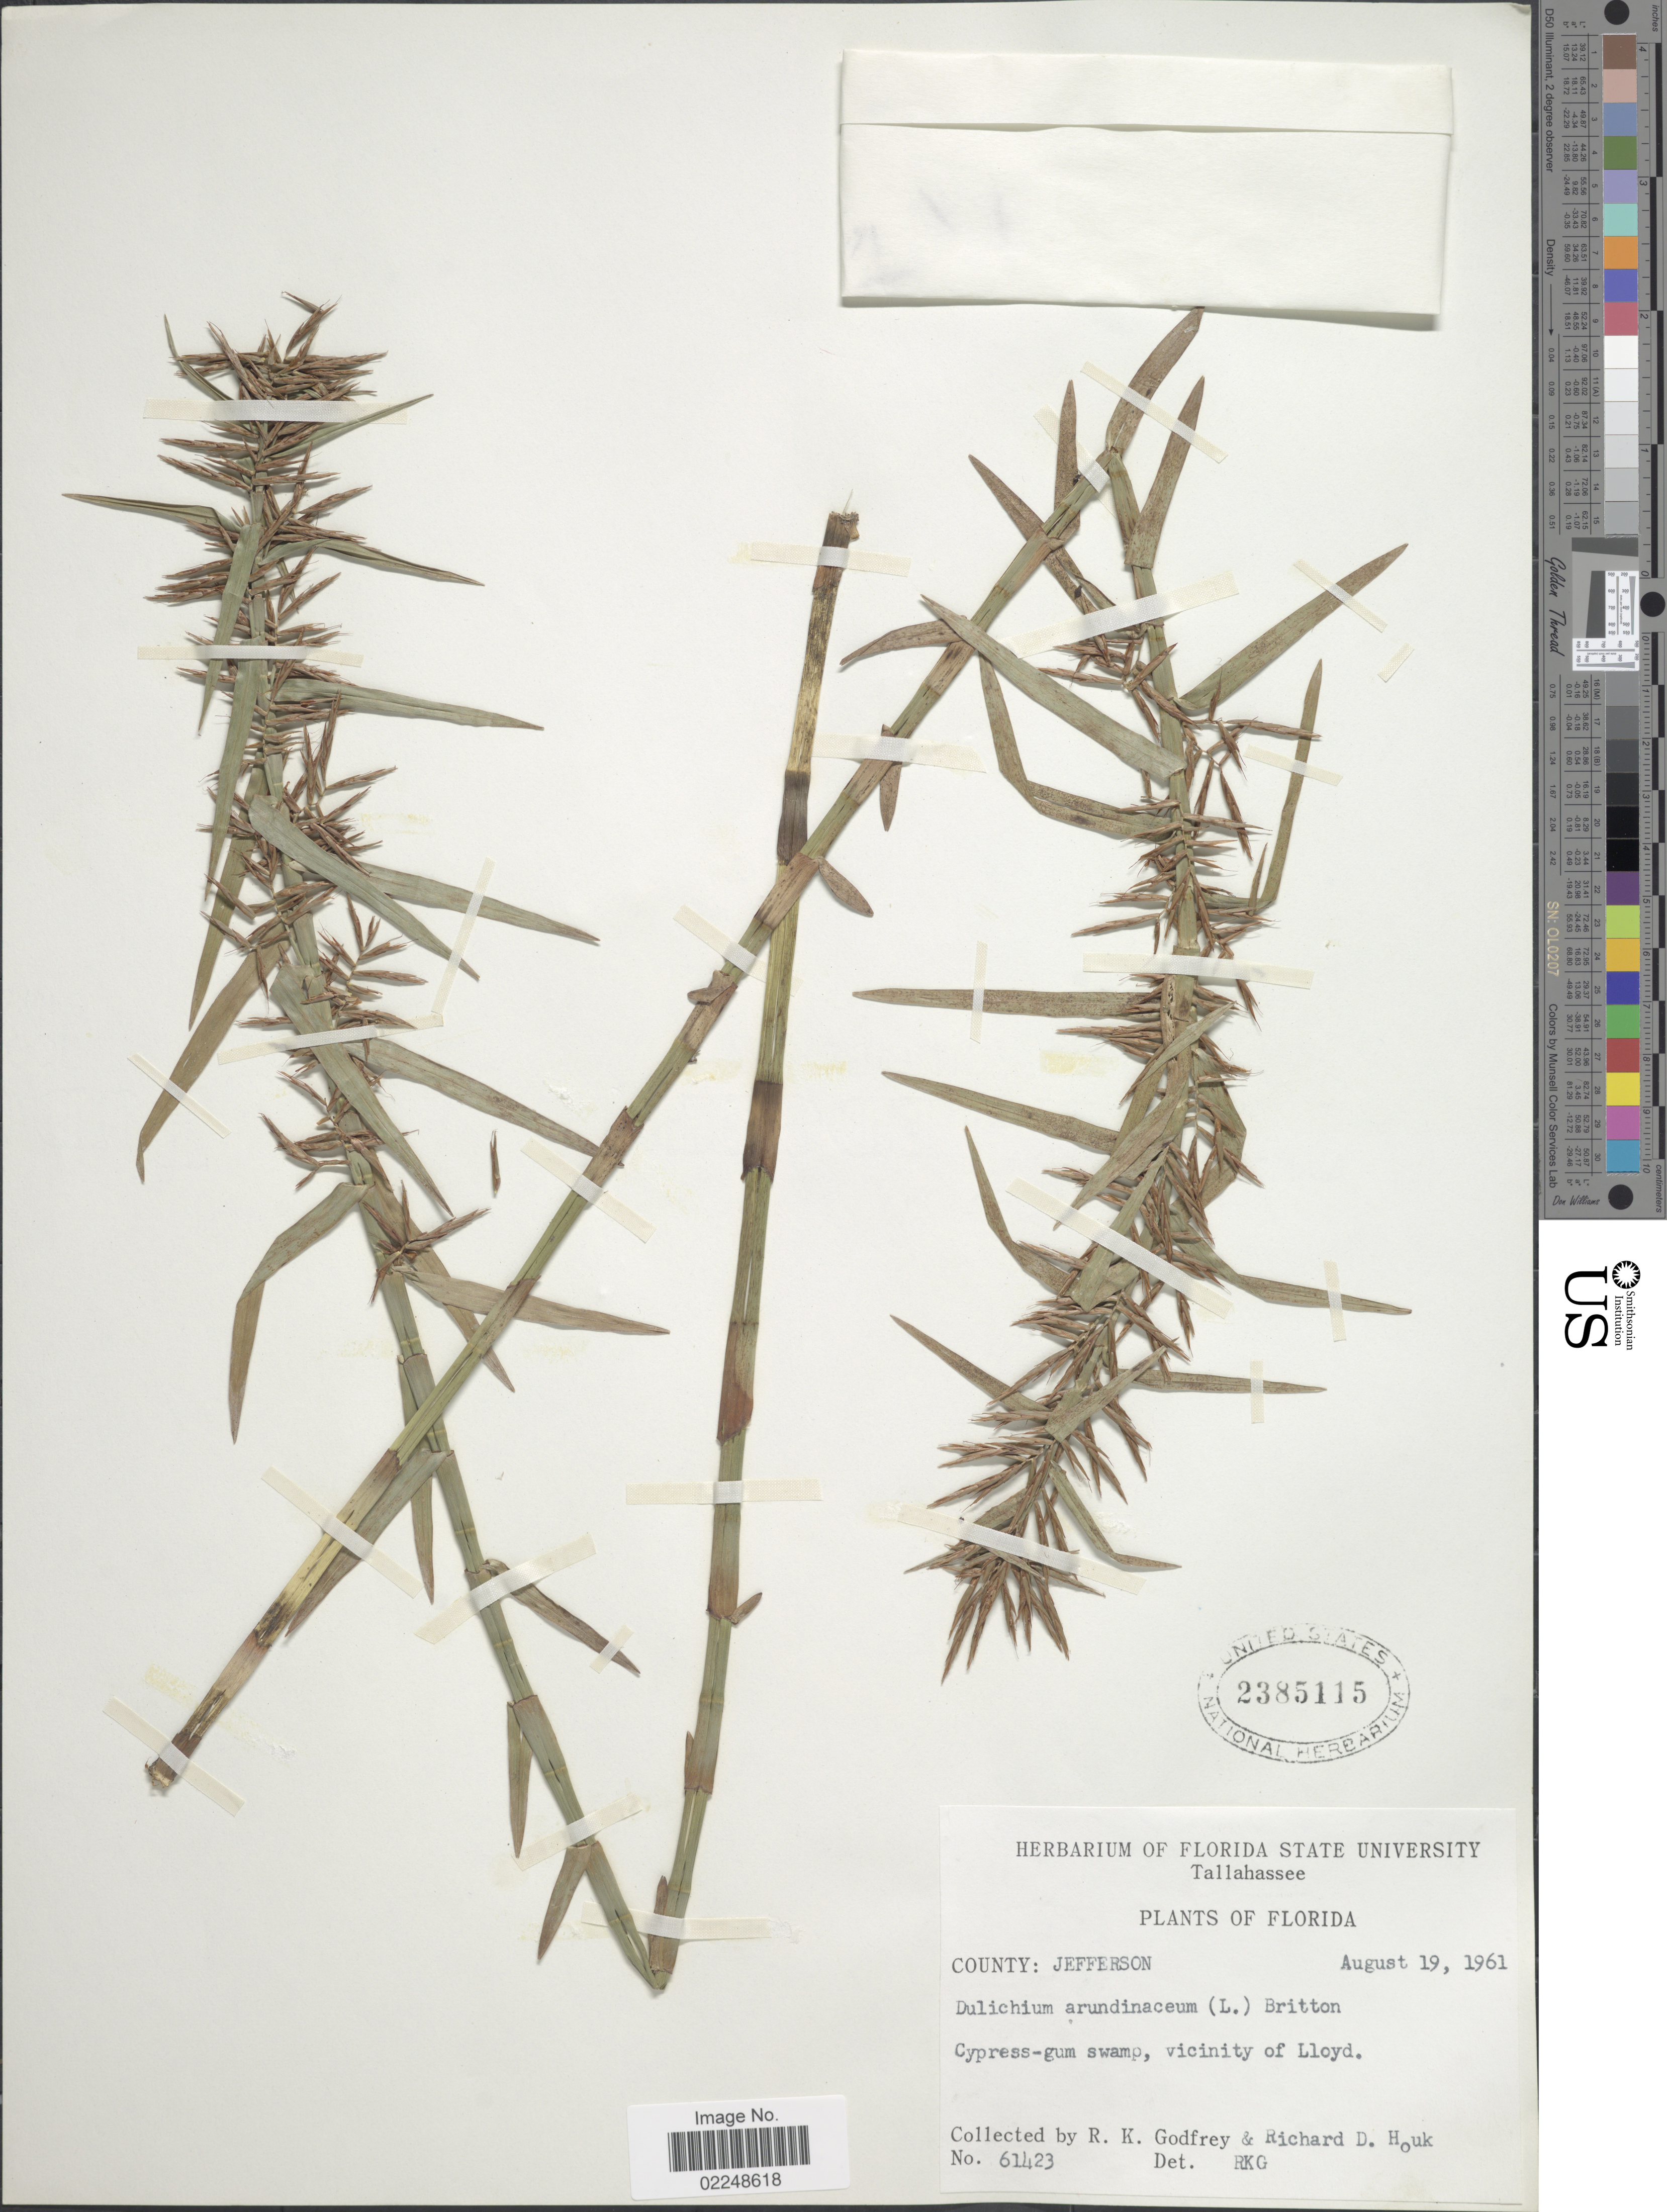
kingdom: Plantae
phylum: Tracheophyta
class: Liliopsida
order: Poales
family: Cyperaceae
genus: Dulichium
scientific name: Dulichium arundinaceum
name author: (L.) Britton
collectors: R. K. Godfrey & R. Houk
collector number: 61423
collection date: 1961-08-19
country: United States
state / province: Florida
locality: County: Jefferson, Cypress-gum swamp, vicinity of Lloyd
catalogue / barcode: US 2385115